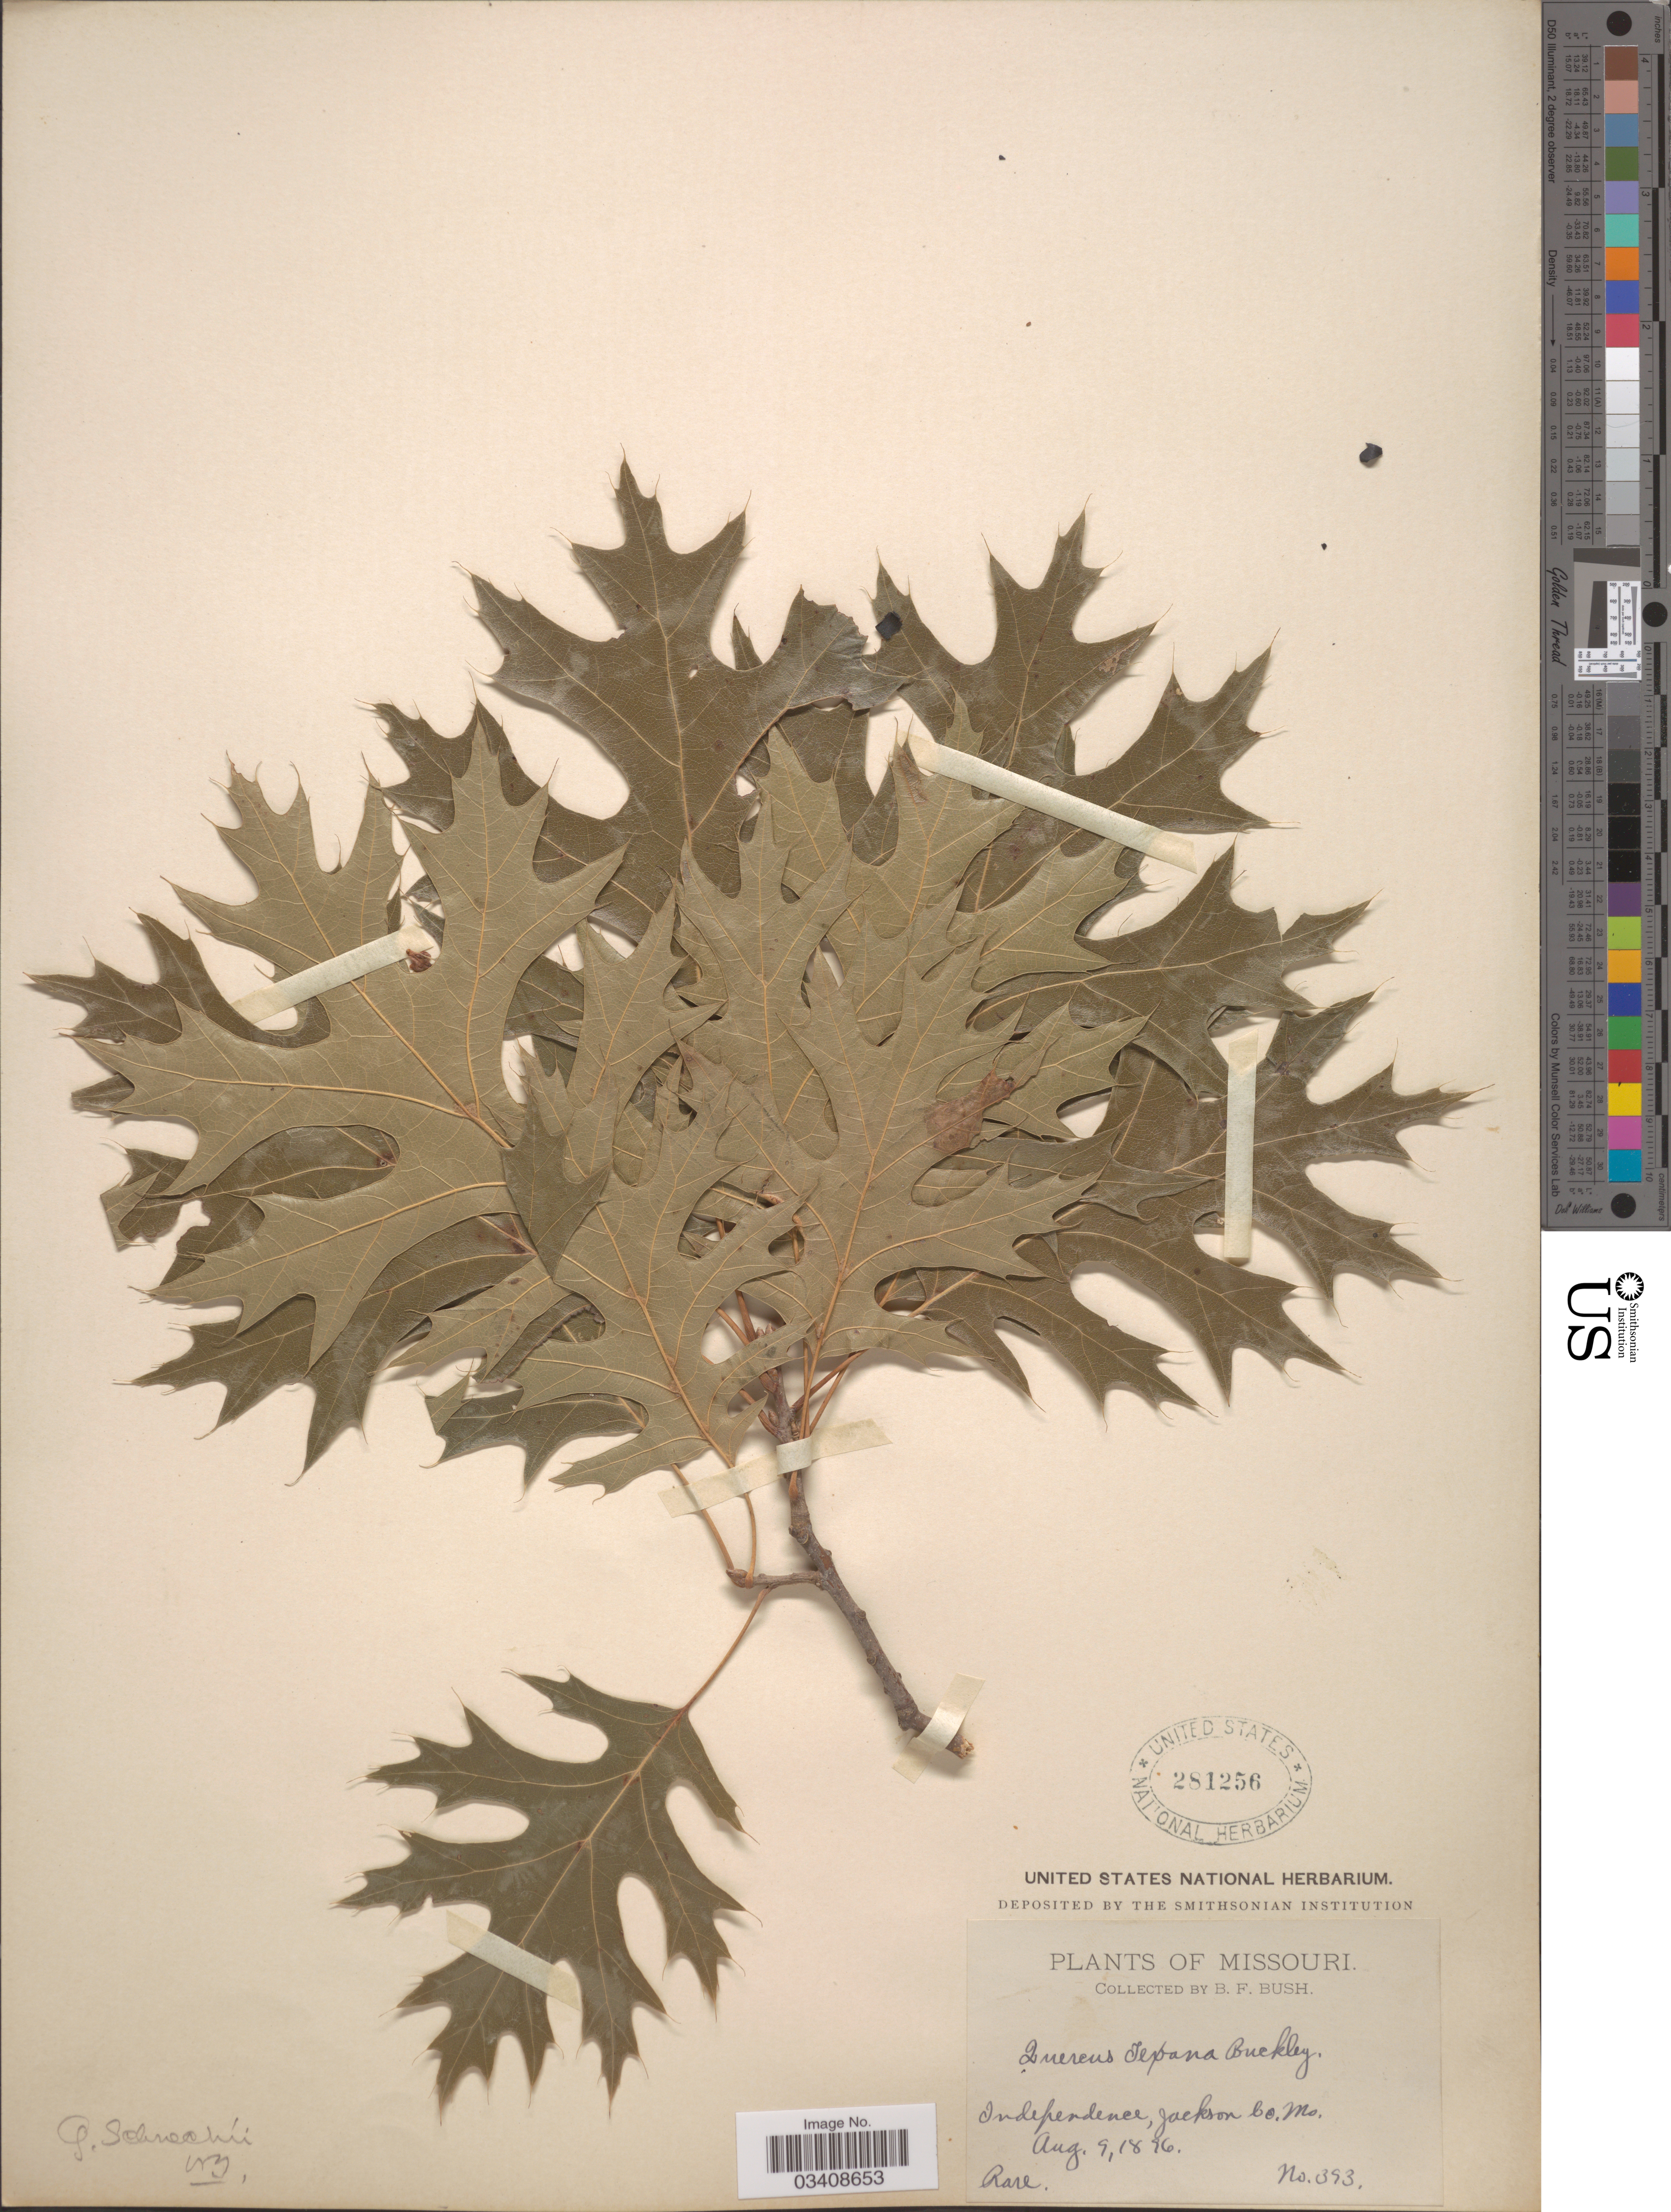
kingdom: Plantae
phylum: Tracheophyta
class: Magnoliopsida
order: Fagales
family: Fagaceae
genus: Quercus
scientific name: Quercus shumardii var. schneckii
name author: (Britton) Sarg.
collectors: B. F. Bush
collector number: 393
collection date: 1896-08-09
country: United States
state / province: Missouri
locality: Independence, Jackson Co.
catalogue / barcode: US 281256